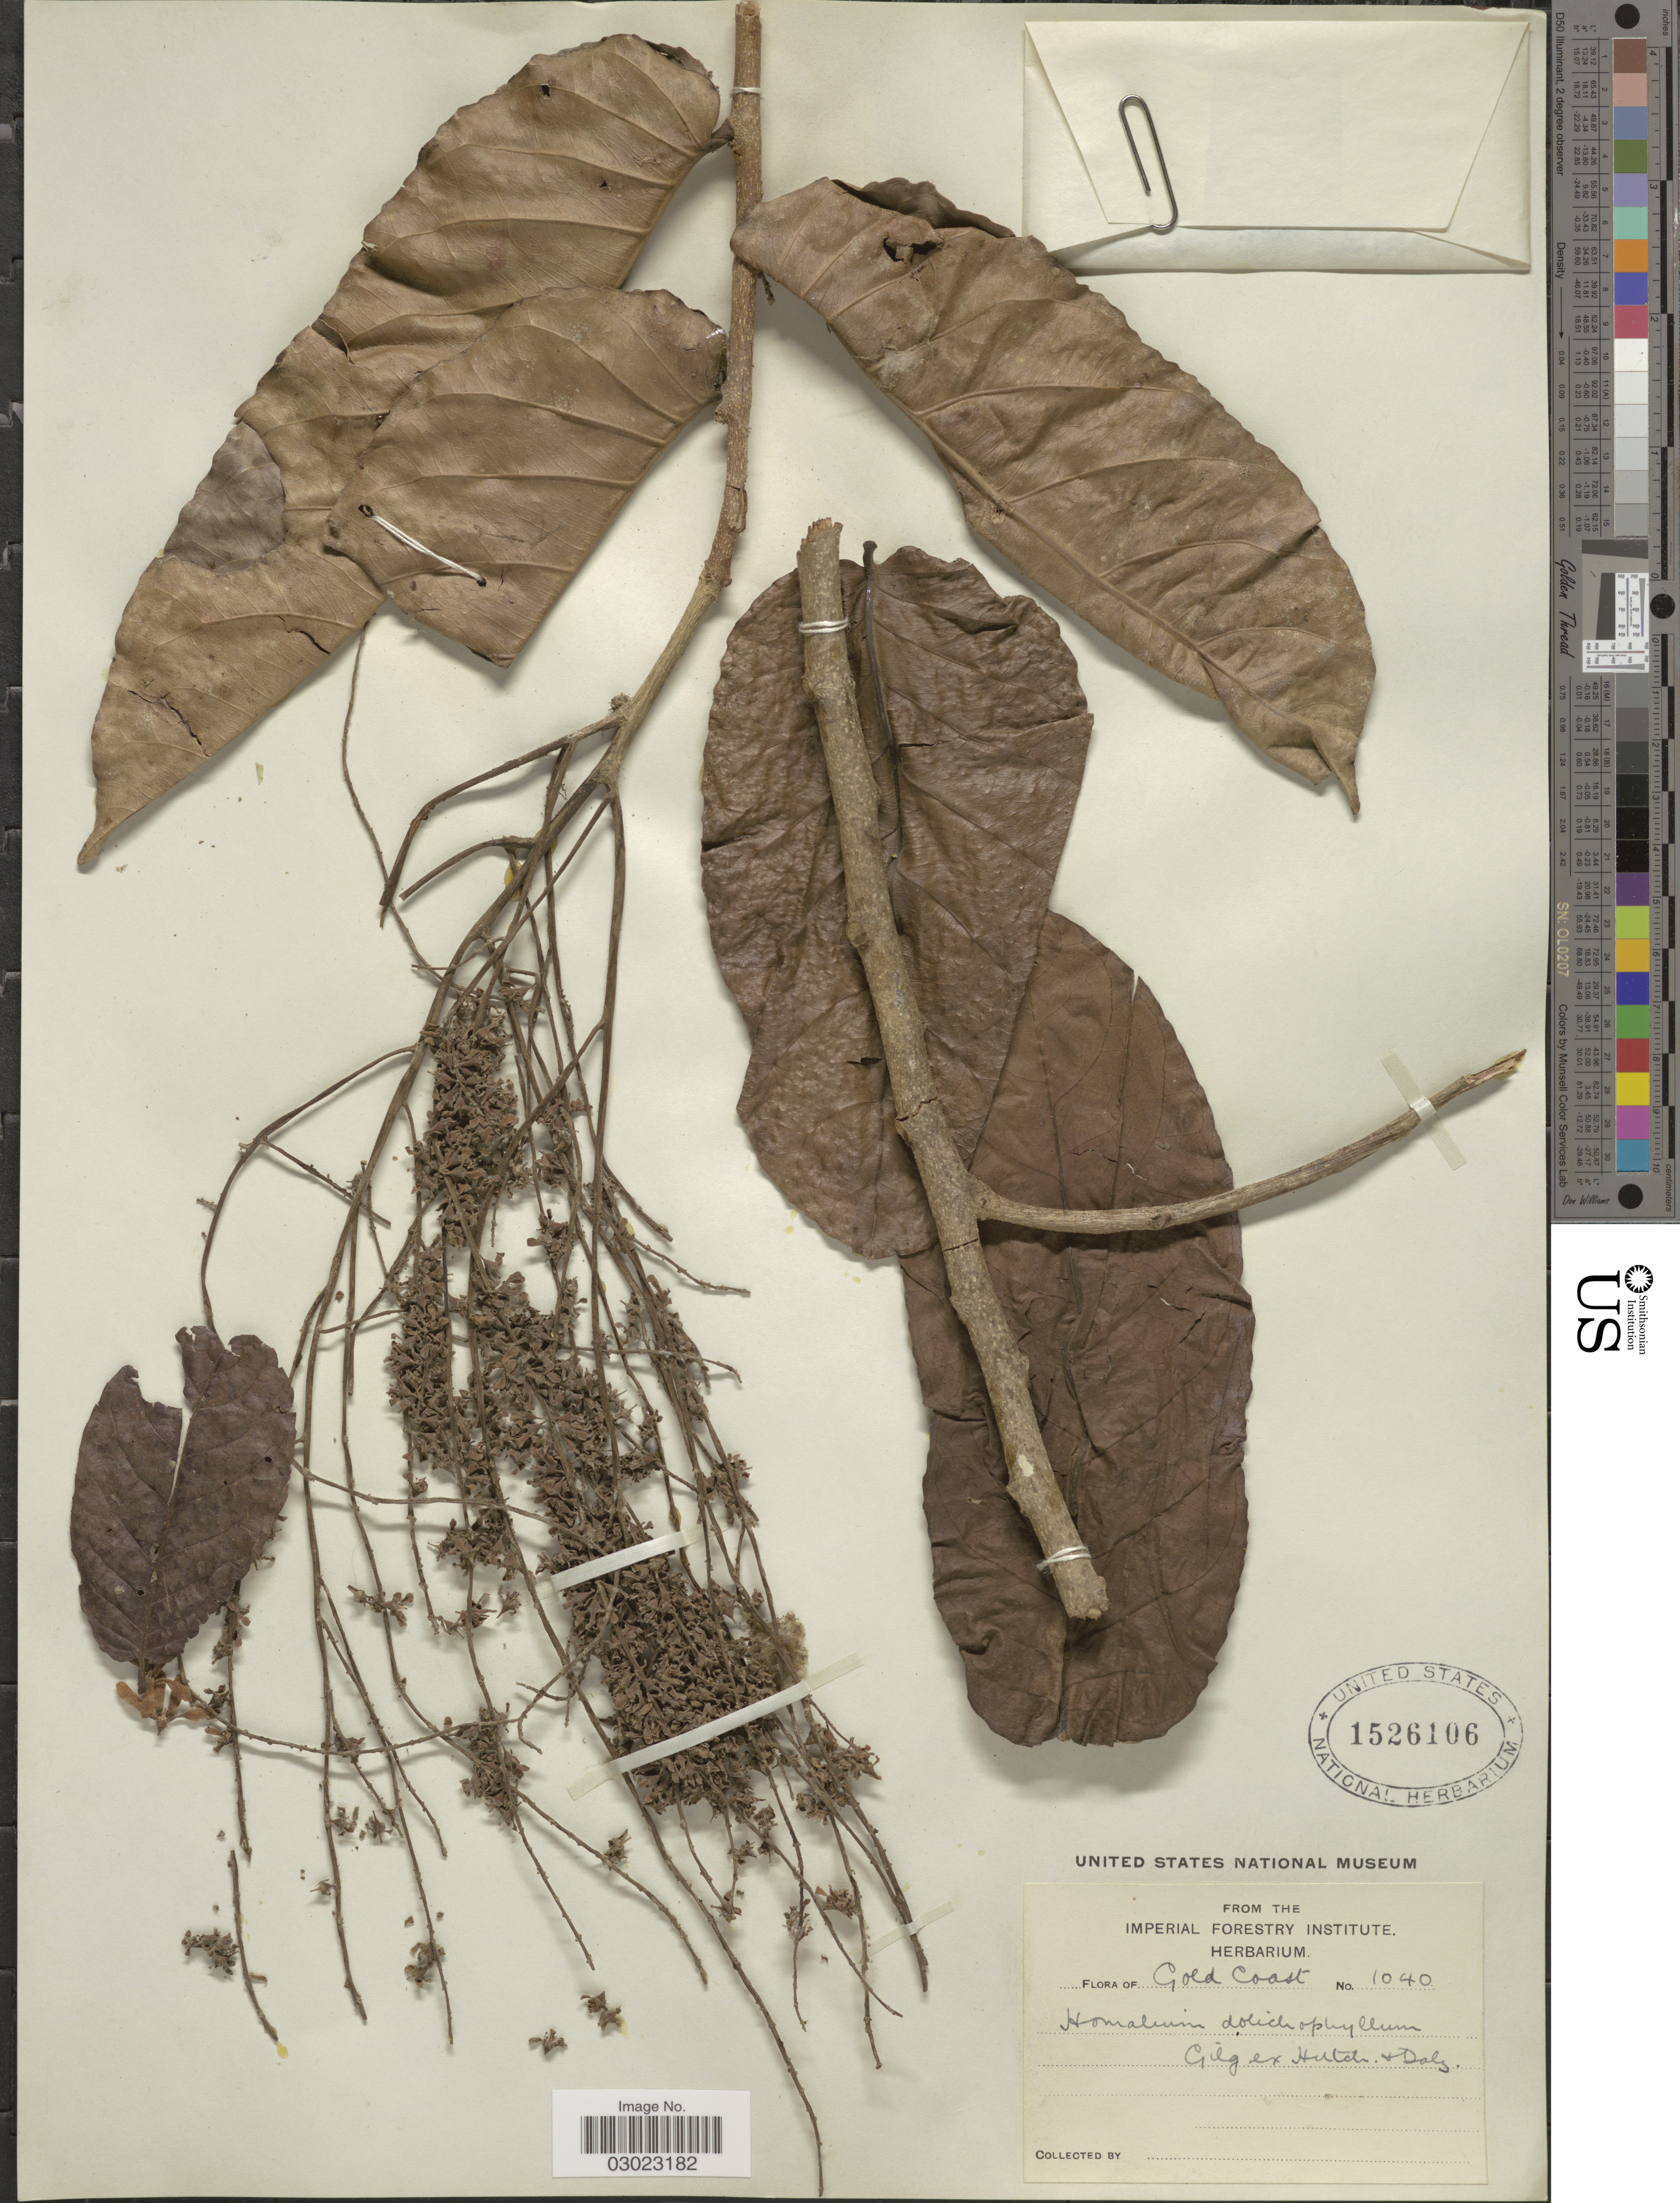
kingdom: Plantae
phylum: Tracheophyta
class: Magnoliopsida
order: Malpighiales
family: Salicaceae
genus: Homalium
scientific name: Homalium dolichophyllum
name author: Gilg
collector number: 1040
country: Ghana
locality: Gold Coast.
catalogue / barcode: US 1526106